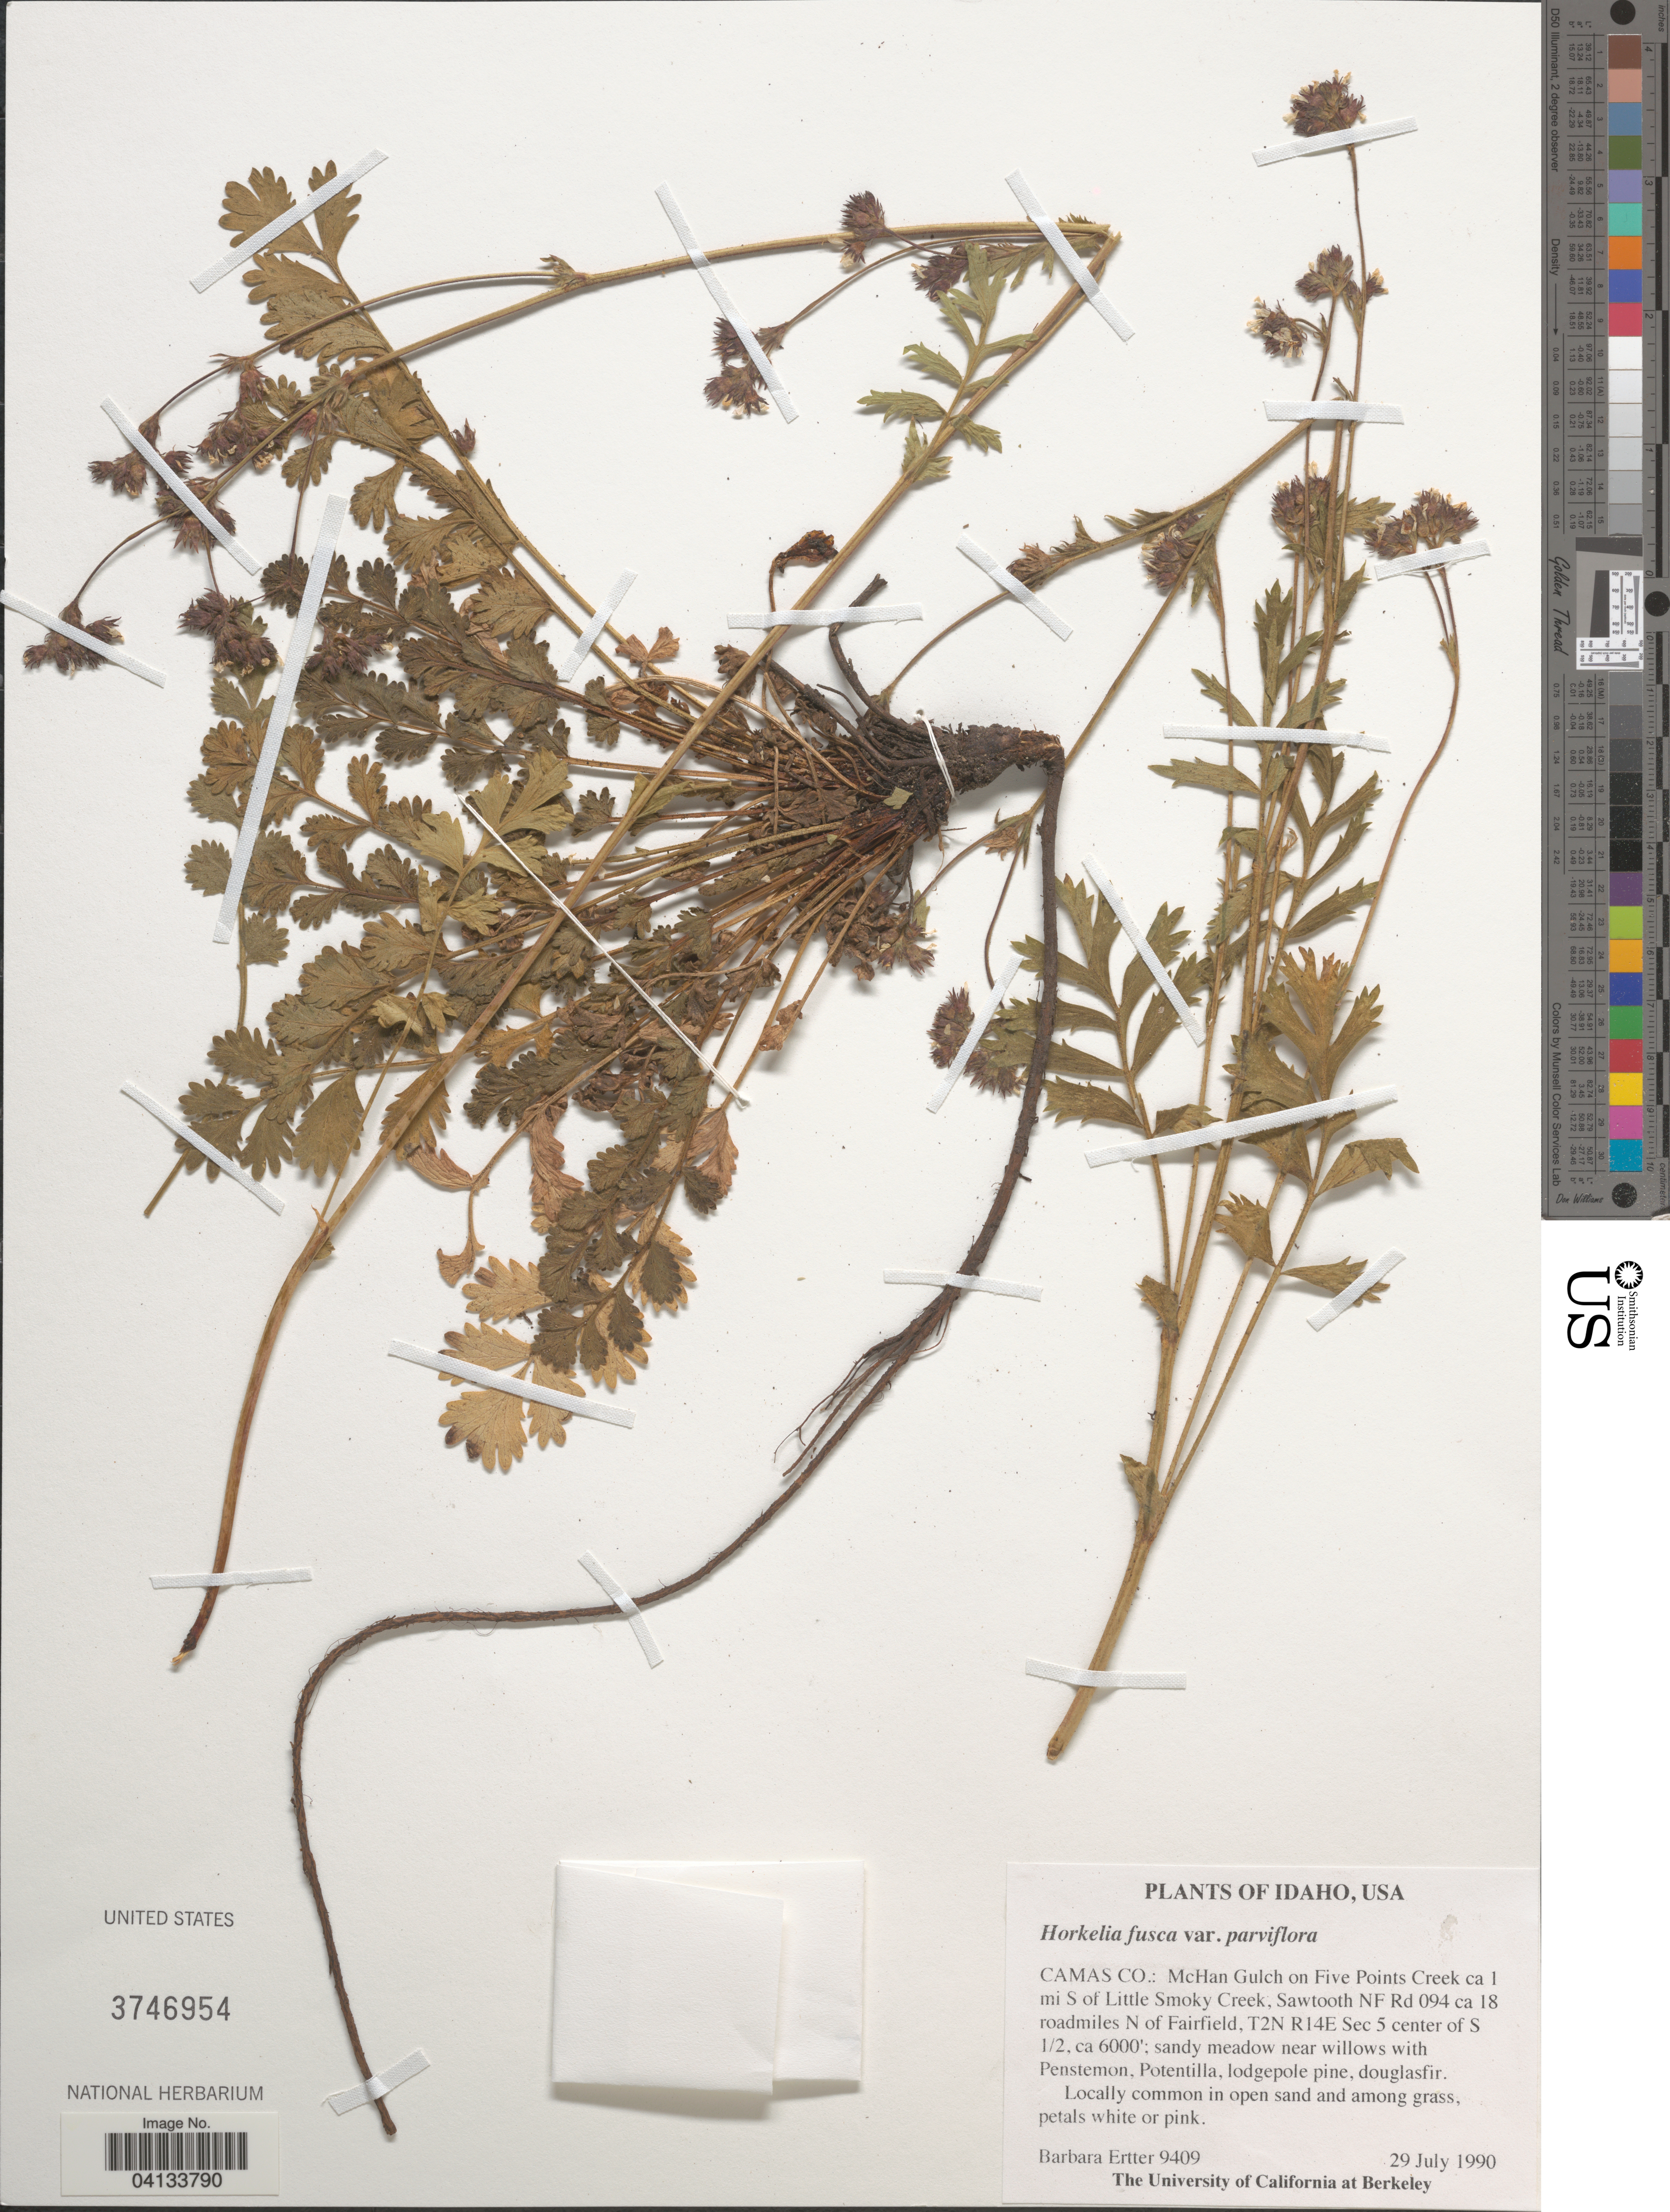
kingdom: Plantae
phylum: Tracheophyta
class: Magnoliopsida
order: Rosales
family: Rosaceae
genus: Potentilla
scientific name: Potentilla douglasii var. parviflora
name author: (Nutt. ex Hook. & Arn.) J.T. Howell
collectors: B. Ertter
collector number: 9409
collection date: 1990-07-29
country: United States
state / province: Idaho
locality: Camas Co.: McHan Gulch on Five Points Creek ca 1 mi S of Little Smoky Creek, Sawtooth NF Rd 094 ca 18 roadmiles N of Fairfield, T2N R14E Sec 5 center of S 1/2.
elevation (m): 1829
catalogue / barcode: US 3746954